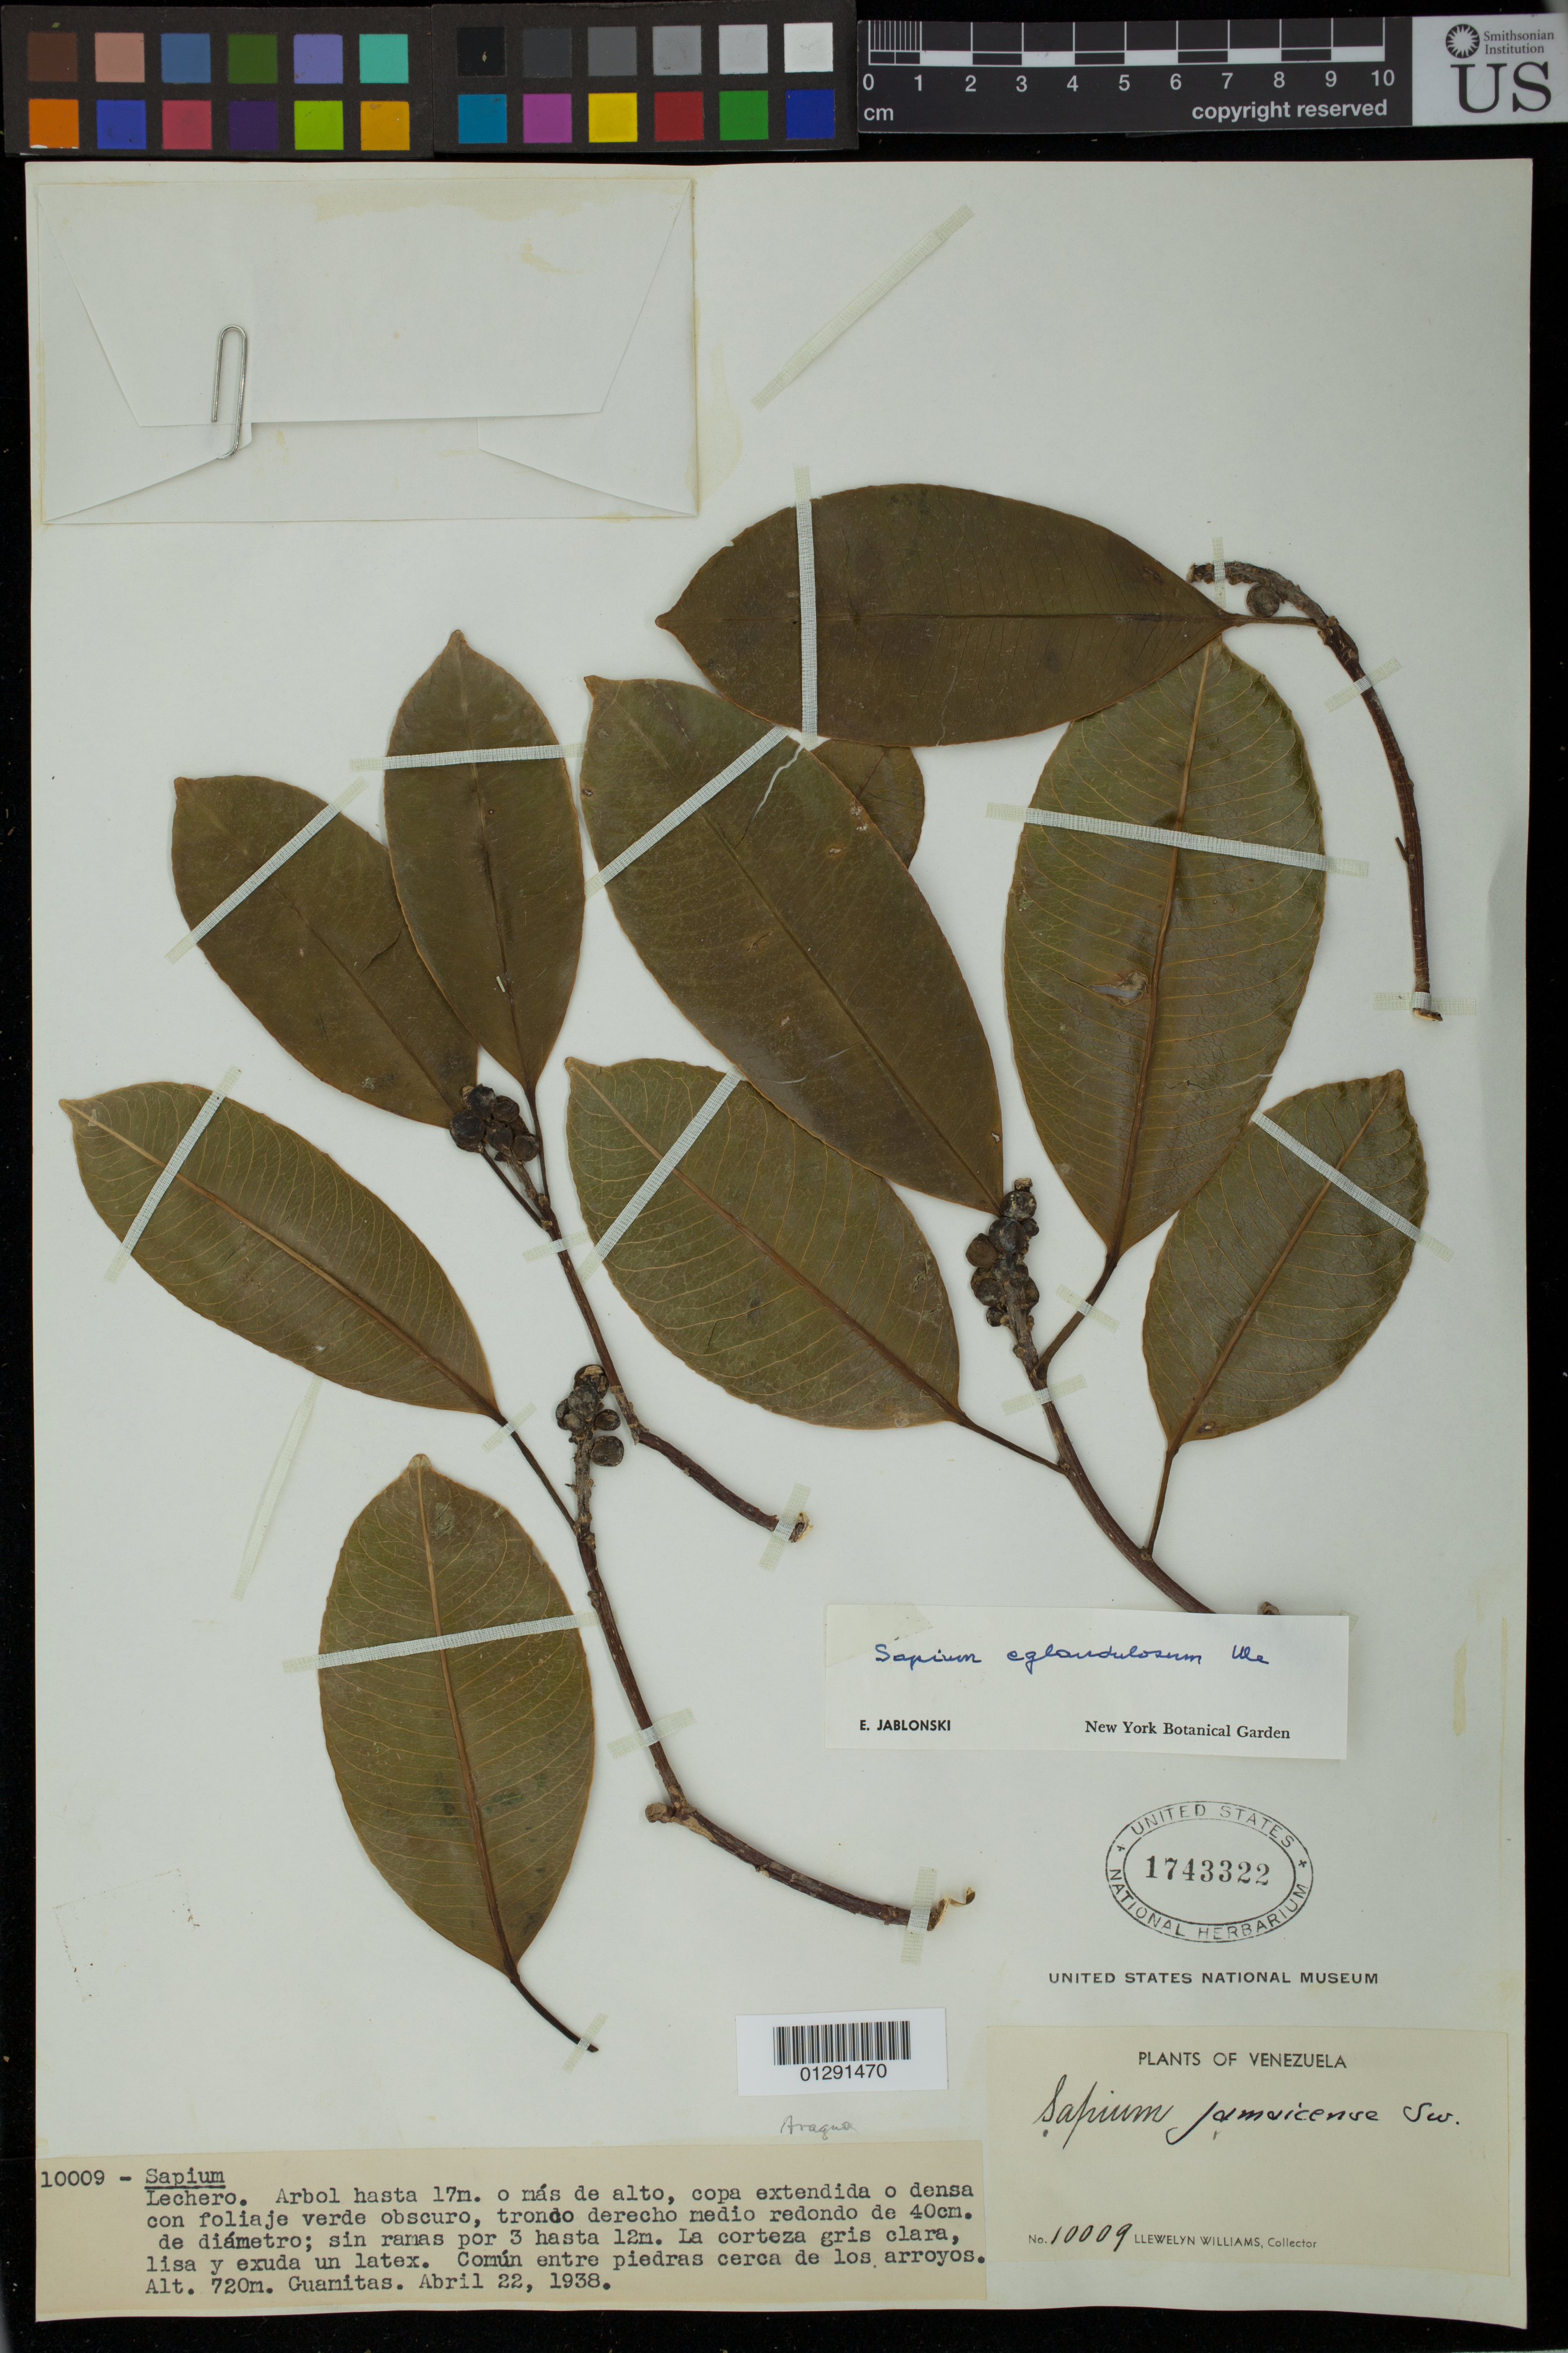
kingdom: Plantae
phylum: Tracheophyta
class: Magnoliopsida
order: Malpighiales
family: Euphorbiaceae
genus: Sapium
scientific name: Sapium lauriflorum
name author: (A. Rich.) Griseb.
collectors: Ll. Williams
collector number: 10009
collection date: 1938-04-22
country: Venezuela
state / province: Portuguesa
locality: Comun entre piedras cerca de los arroyos. Guamitas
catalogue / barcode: US 1743322